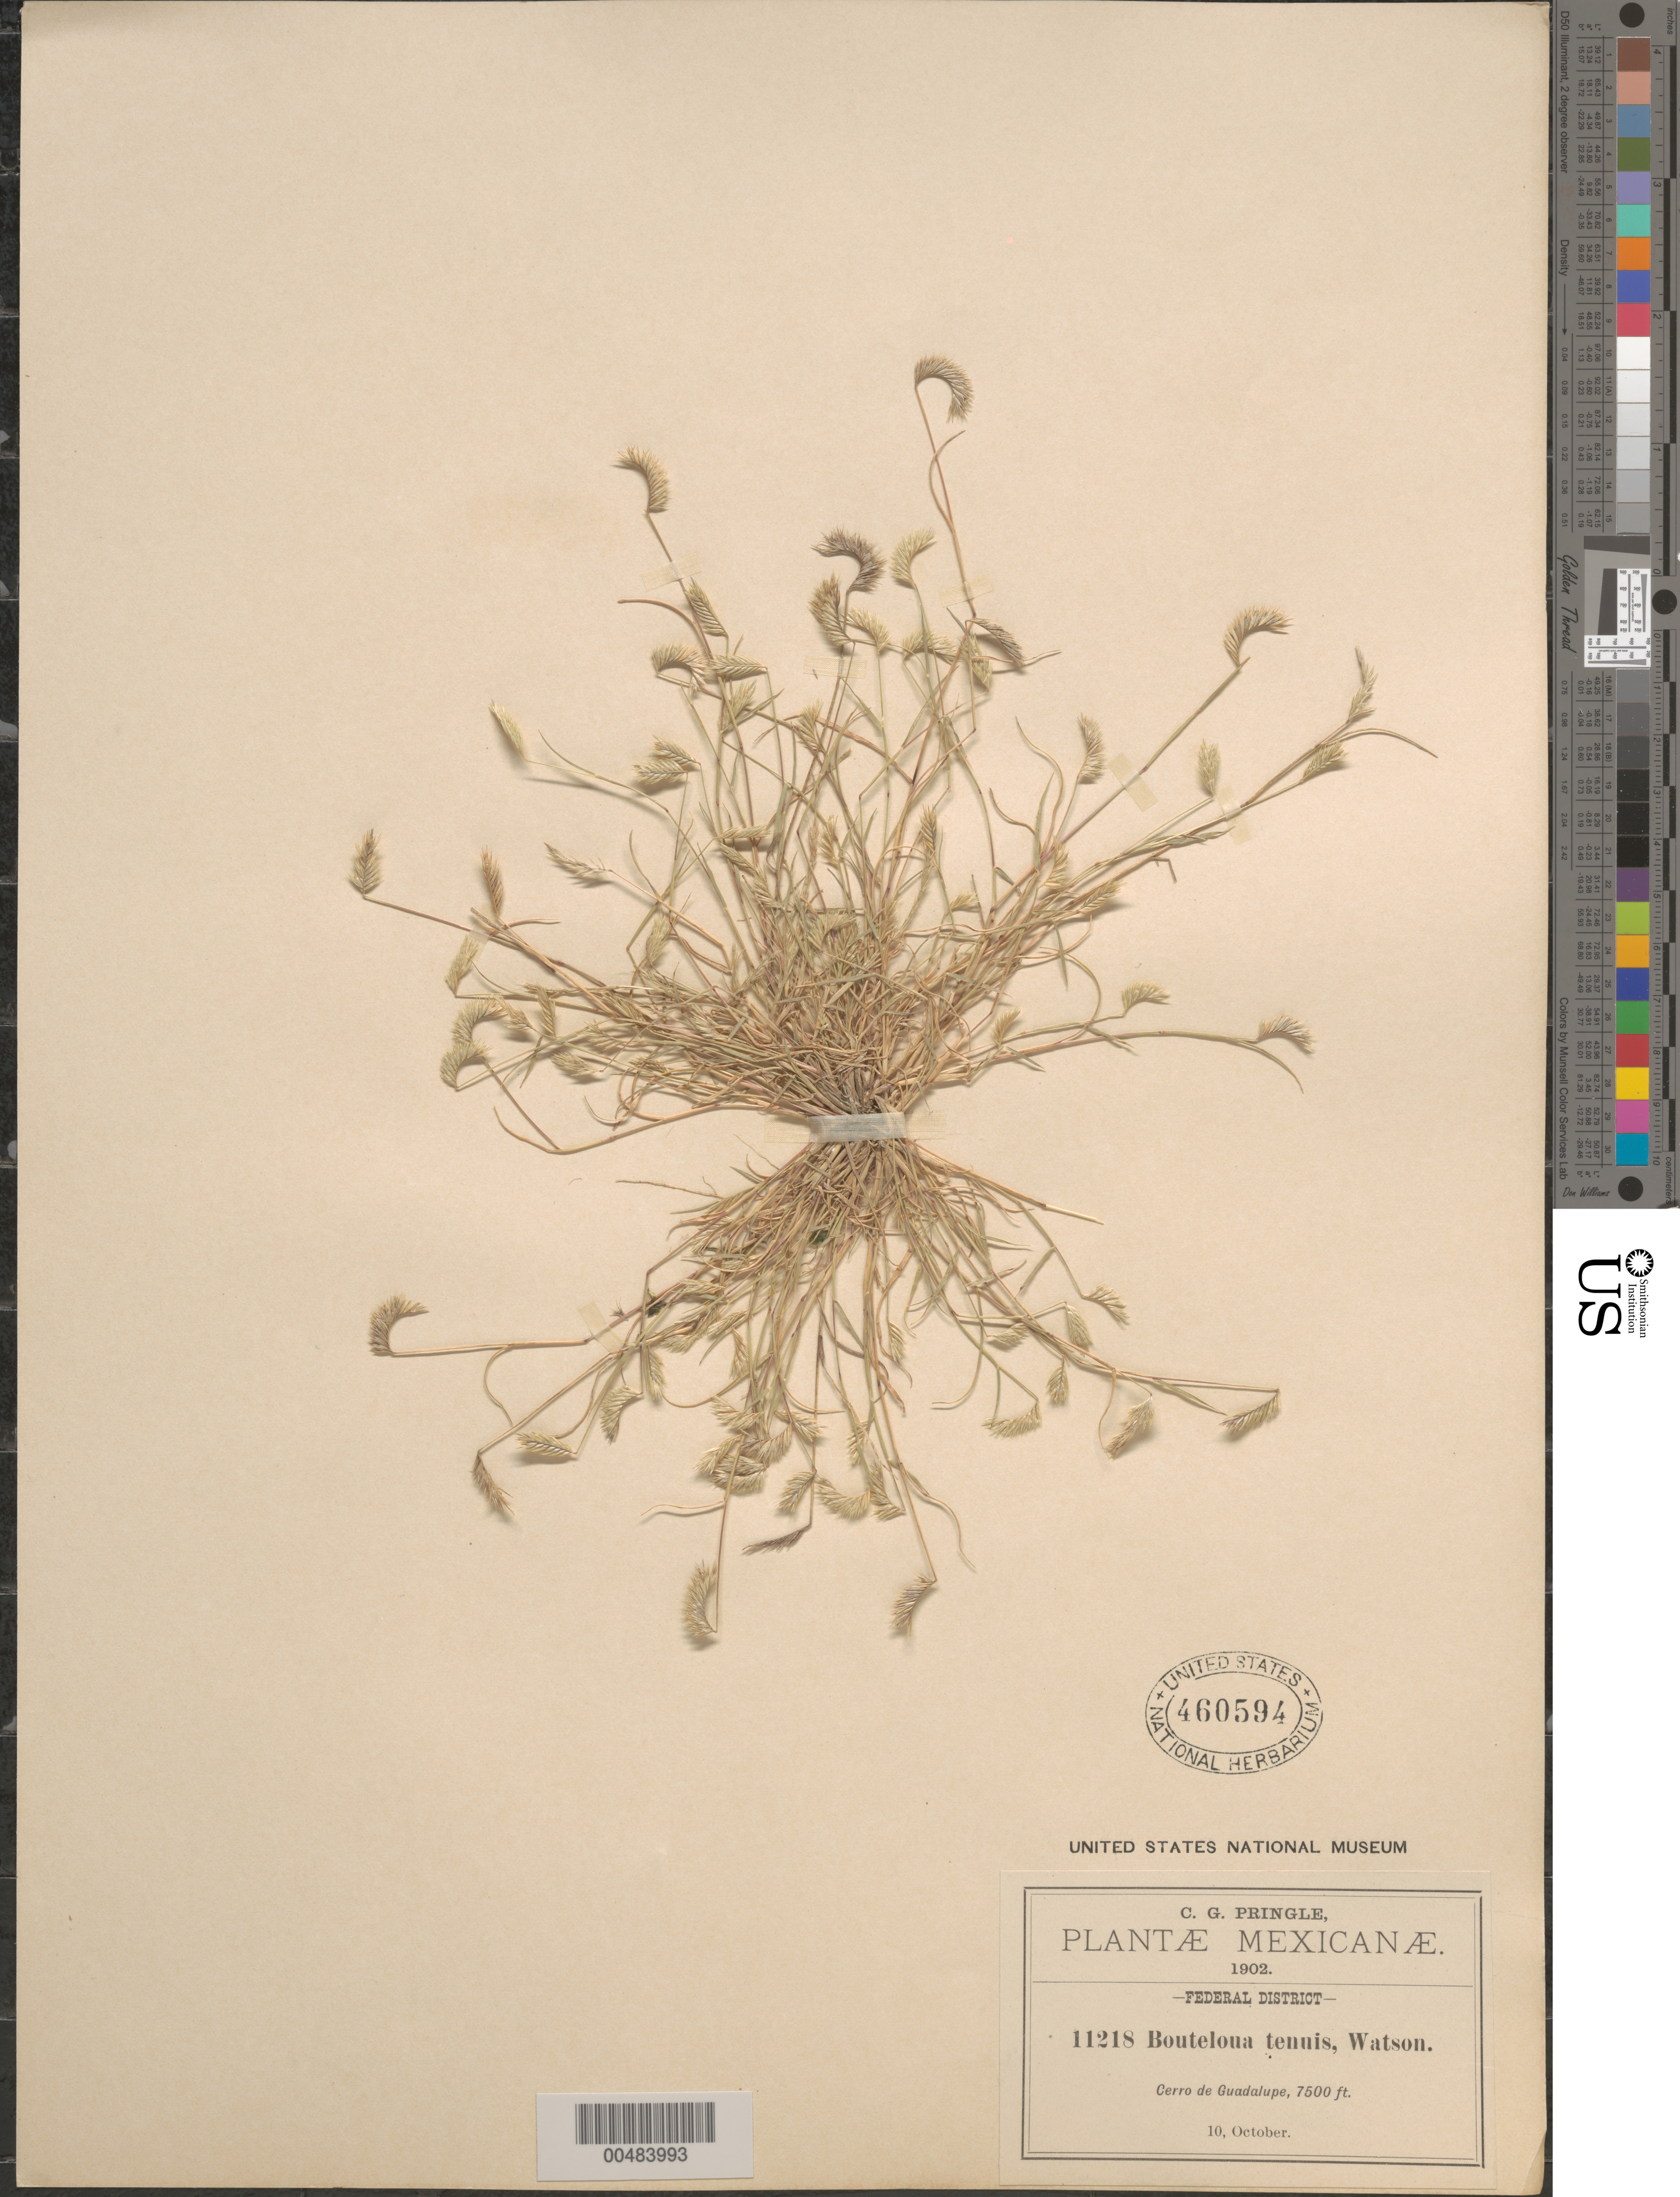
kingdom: Plantae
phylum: Tracheophyta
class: Liliopsida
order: Poales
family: Poaceae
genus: Bouteloua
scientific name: Bouteloua simplex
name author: Lag.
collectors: C. G. Pringle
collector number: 11218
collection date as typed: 10 Oct 1902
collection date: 1902-10-10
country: Mexico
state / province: Distrito Federal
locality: Cerro de Guadalupe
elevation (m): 2286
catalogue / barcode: US 460594